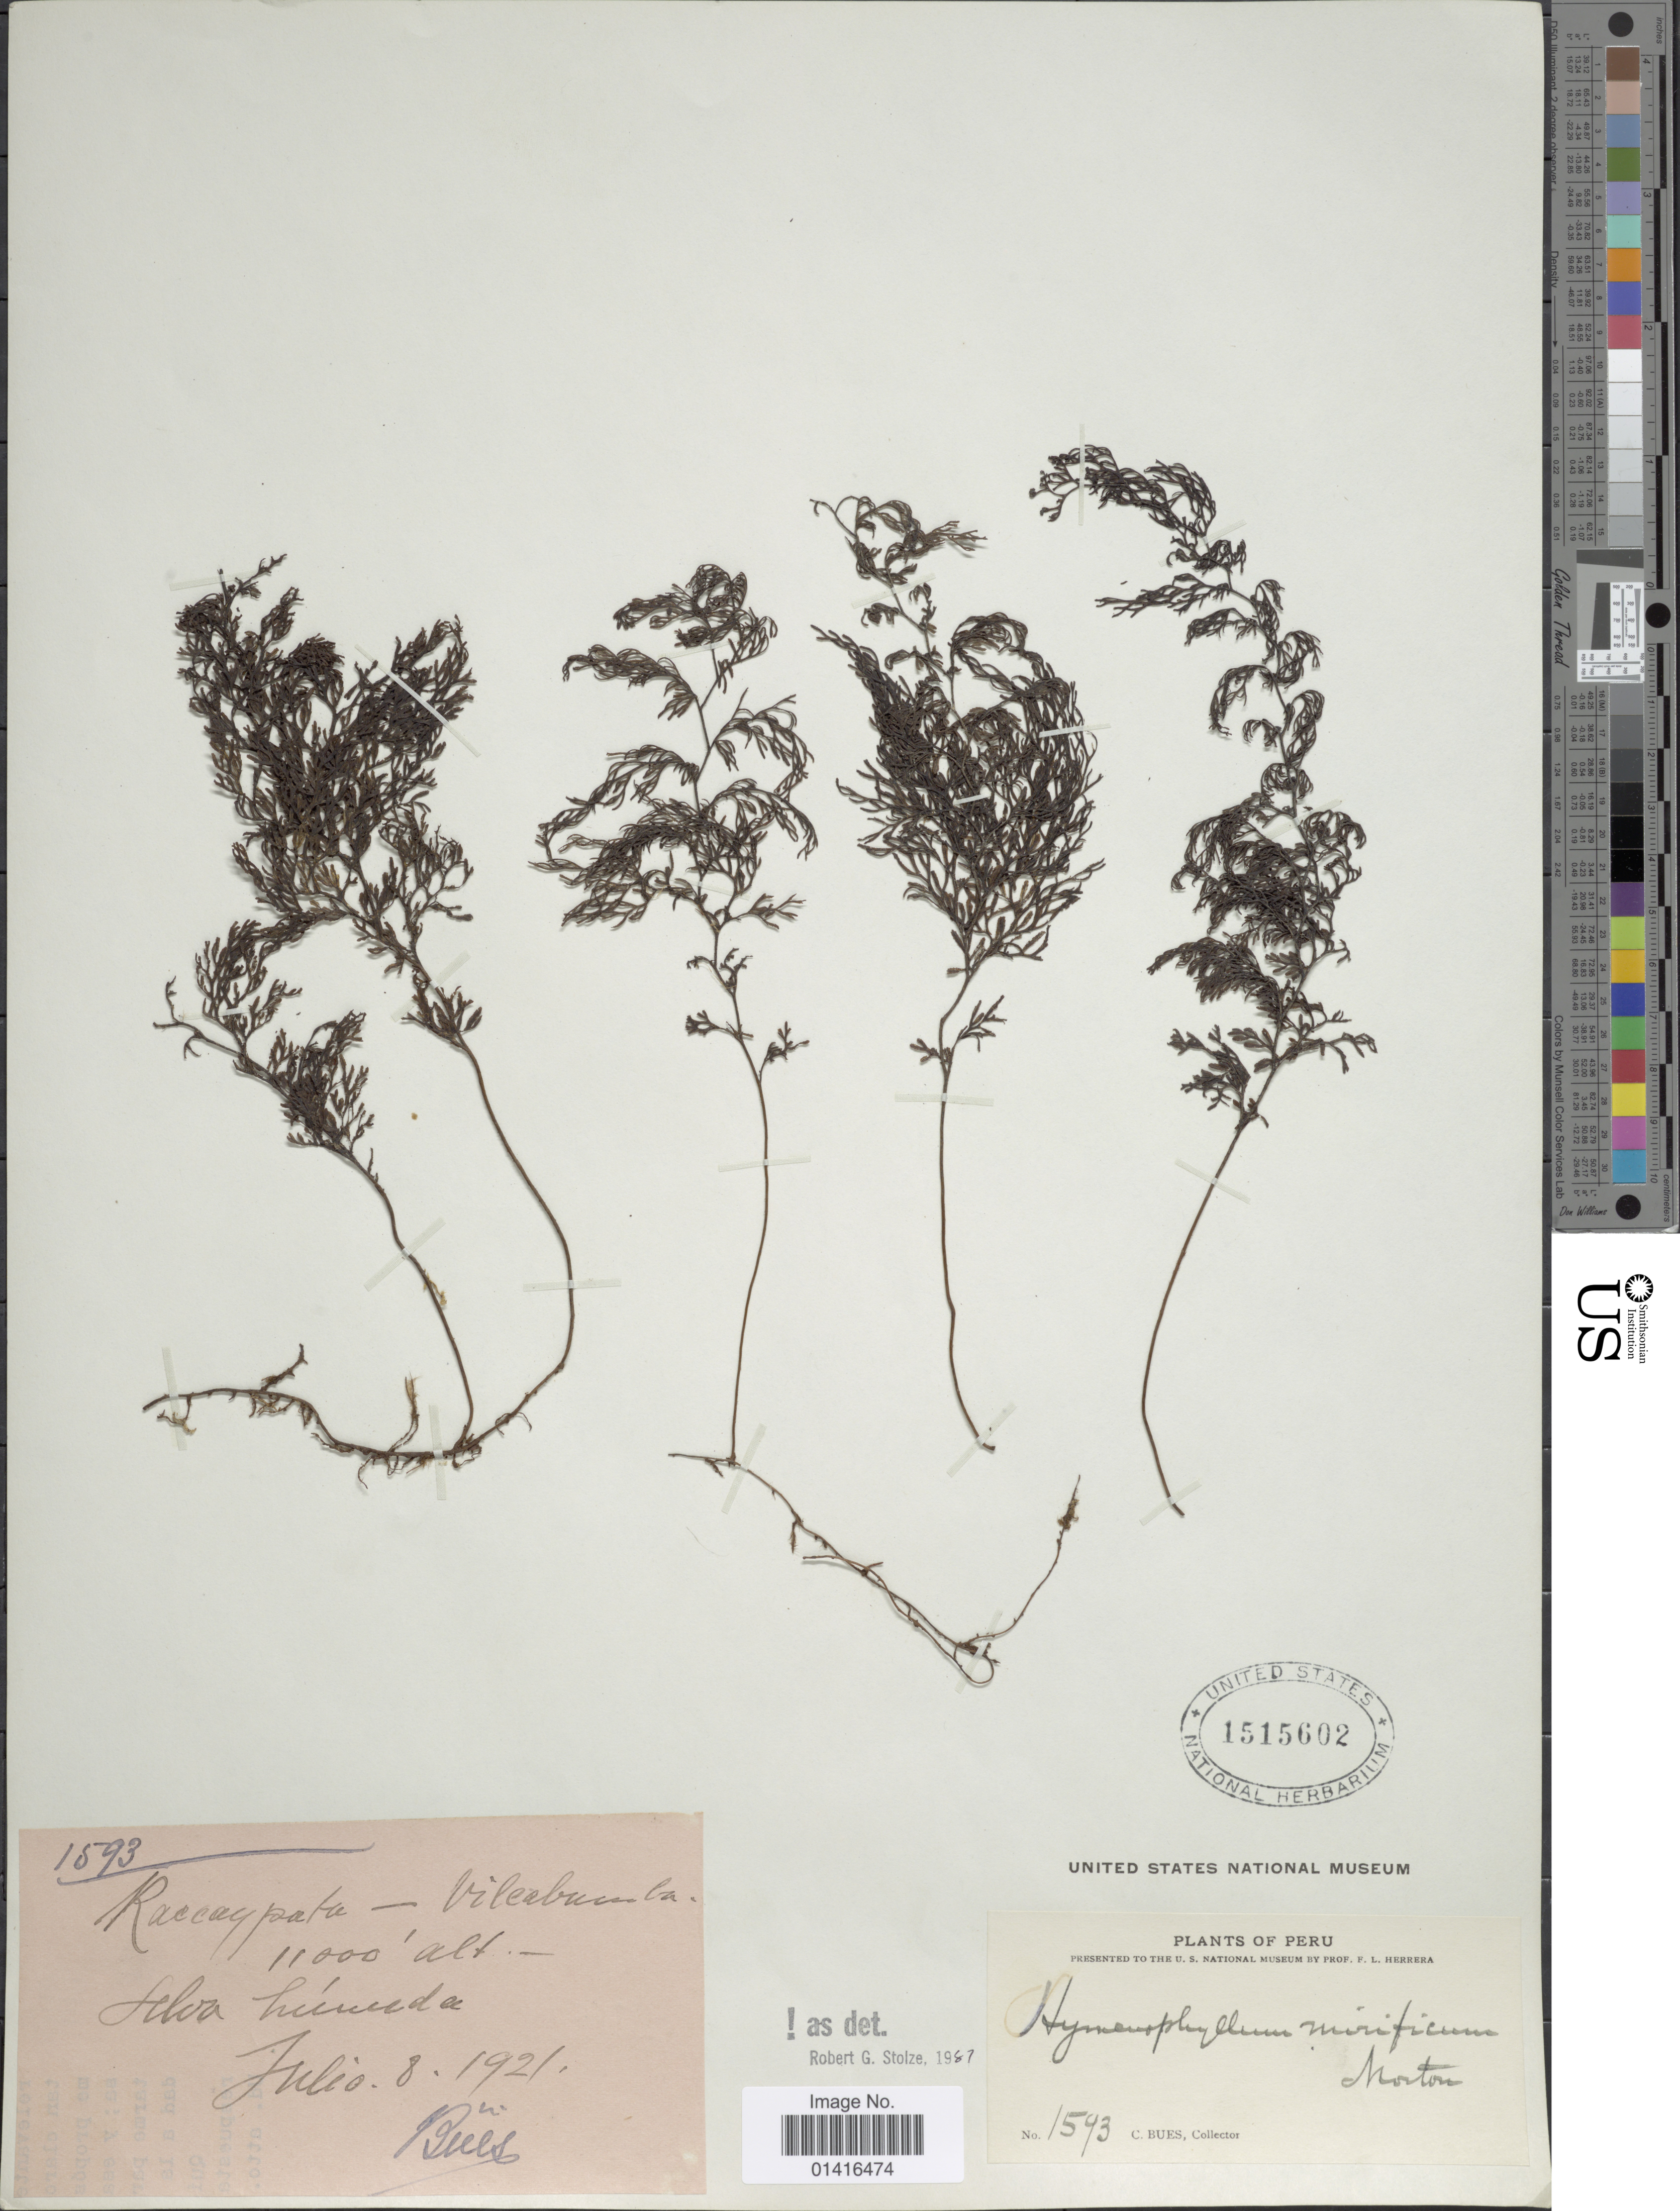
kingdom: Plantae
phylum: Tracheophyta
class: Polypodiopsida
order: Hymenophyllales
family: Hymenophyllaceae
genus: Hymenophyllum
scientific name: Hymenophyllum mirificum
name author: C.V. Morton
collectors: C. Bues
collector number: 1593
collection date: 1921-07-08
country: Peru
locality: Raccaypata-Vilcabamba. Selva húmeda.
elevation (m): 3353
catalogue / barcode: US 1515602